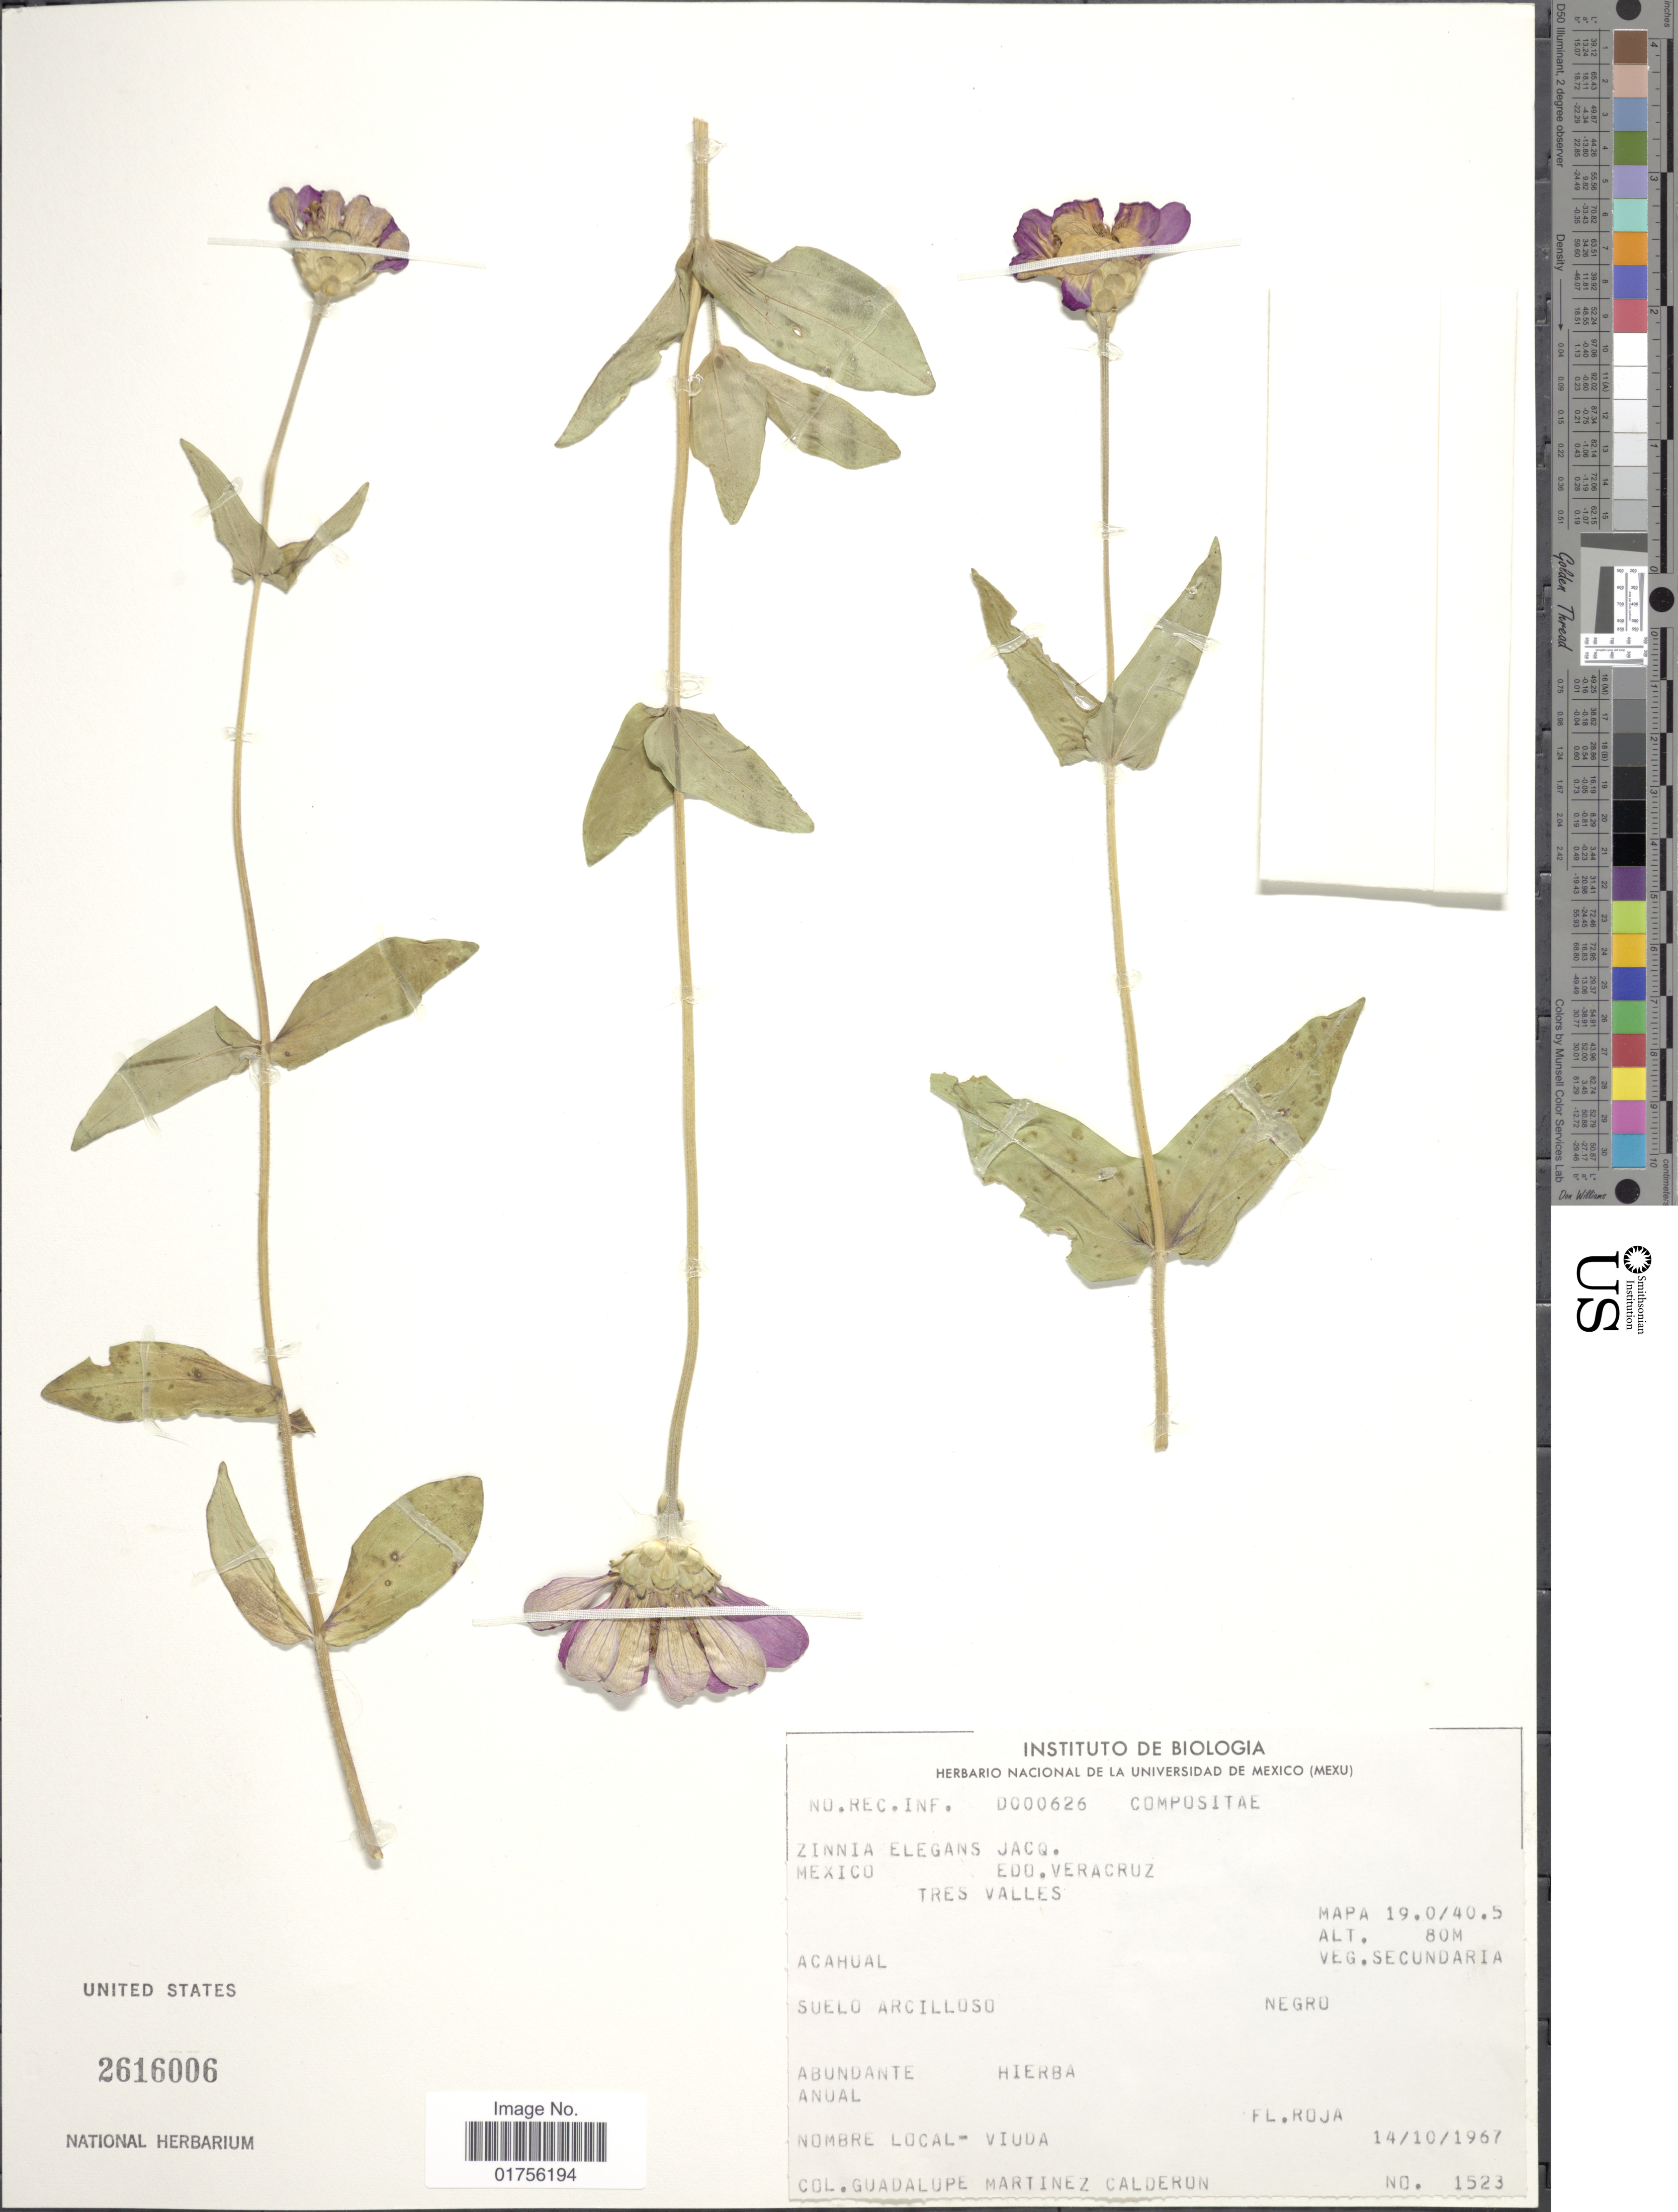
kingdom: Plantae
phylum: Tracheophyta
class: Magnoliopsida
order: Asterales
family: Asteraceae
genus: Zinnia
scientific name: Zinnia elegans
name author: Jacq.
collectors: G. Martinez-C.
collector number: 1523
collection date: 1967-10-14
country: Mexico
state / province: Veracruz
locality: Mexico, Edo. Veracruz, Tres Valles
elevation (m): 80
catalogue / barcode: US 2616006